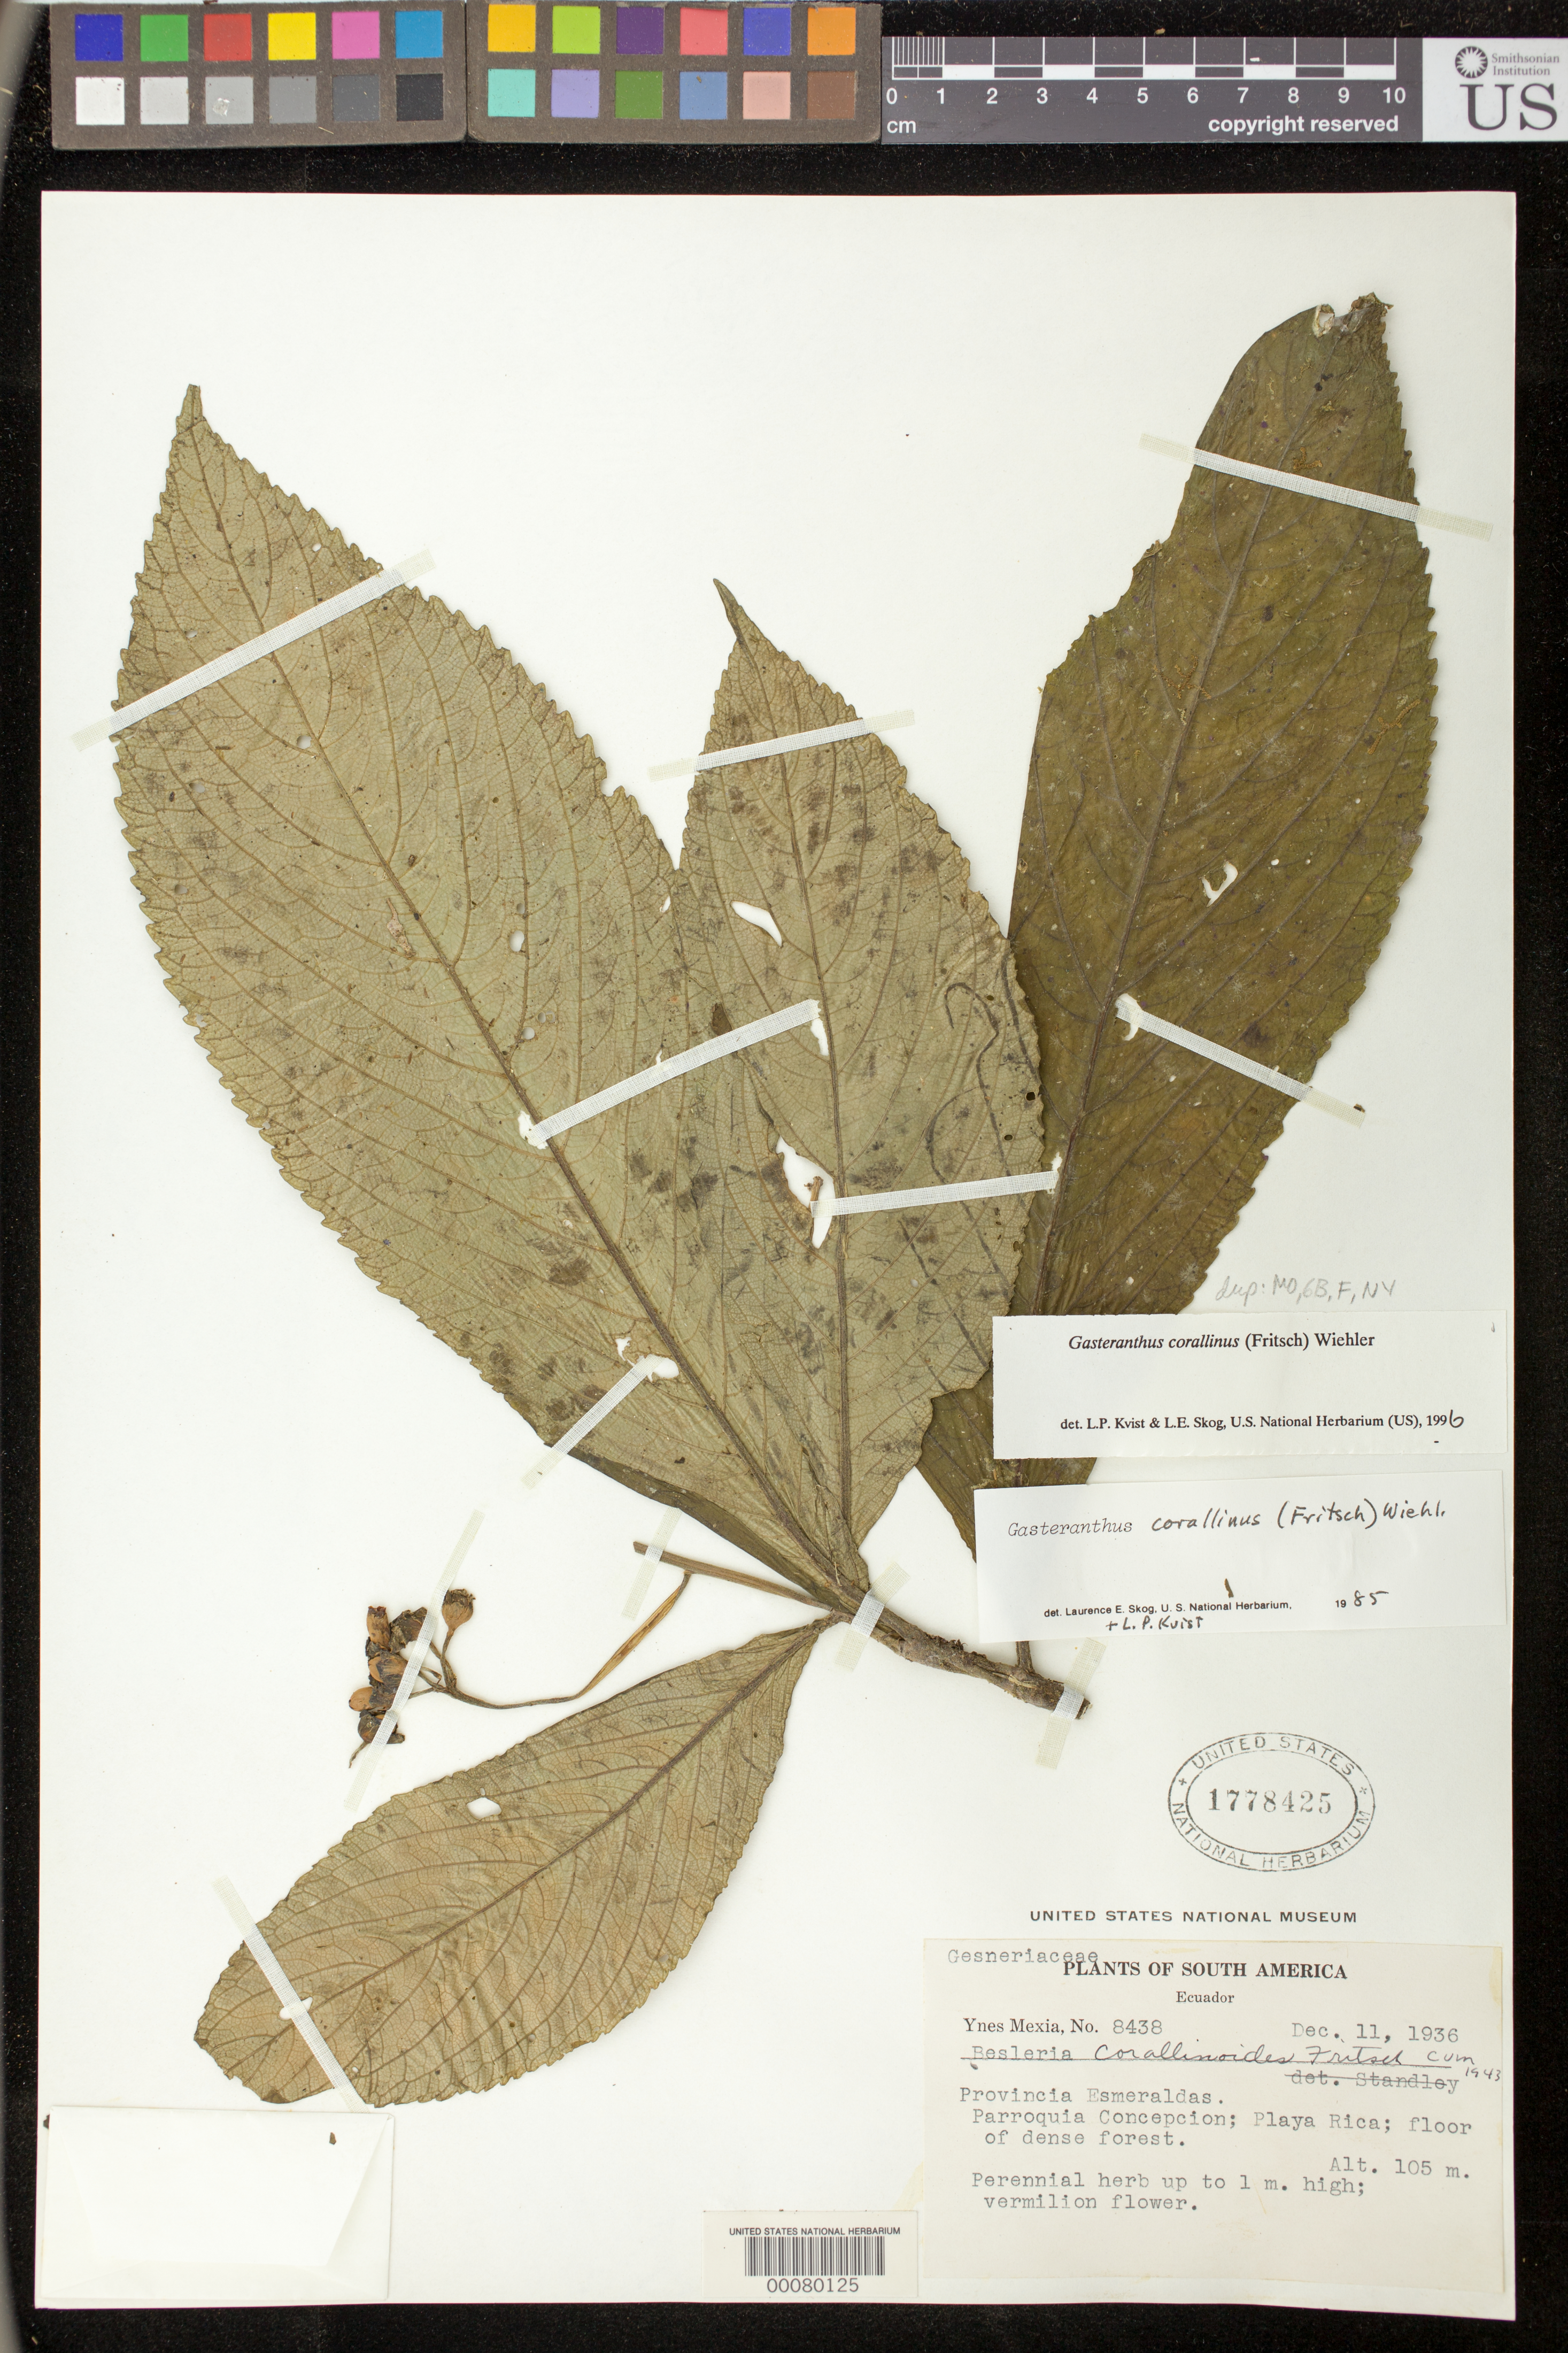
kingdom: Plantae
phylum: Tracheophyta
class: Magnoliopsida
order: Lamiales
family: Gesneriaceae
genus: Gasteranthus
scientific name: Gasteranthus corallinus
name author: (Fritsch) Wiehler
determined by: Skog, Laurence E.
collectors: Y. Mexia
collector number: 8438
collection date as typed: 11 Dec 1936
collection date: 1936-12-11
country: Ecuador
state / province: Esmeraldas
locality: Parroquia Concepcion, Playa Rica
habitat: Floor of dense forest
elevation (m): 105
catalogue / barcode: US 1778425